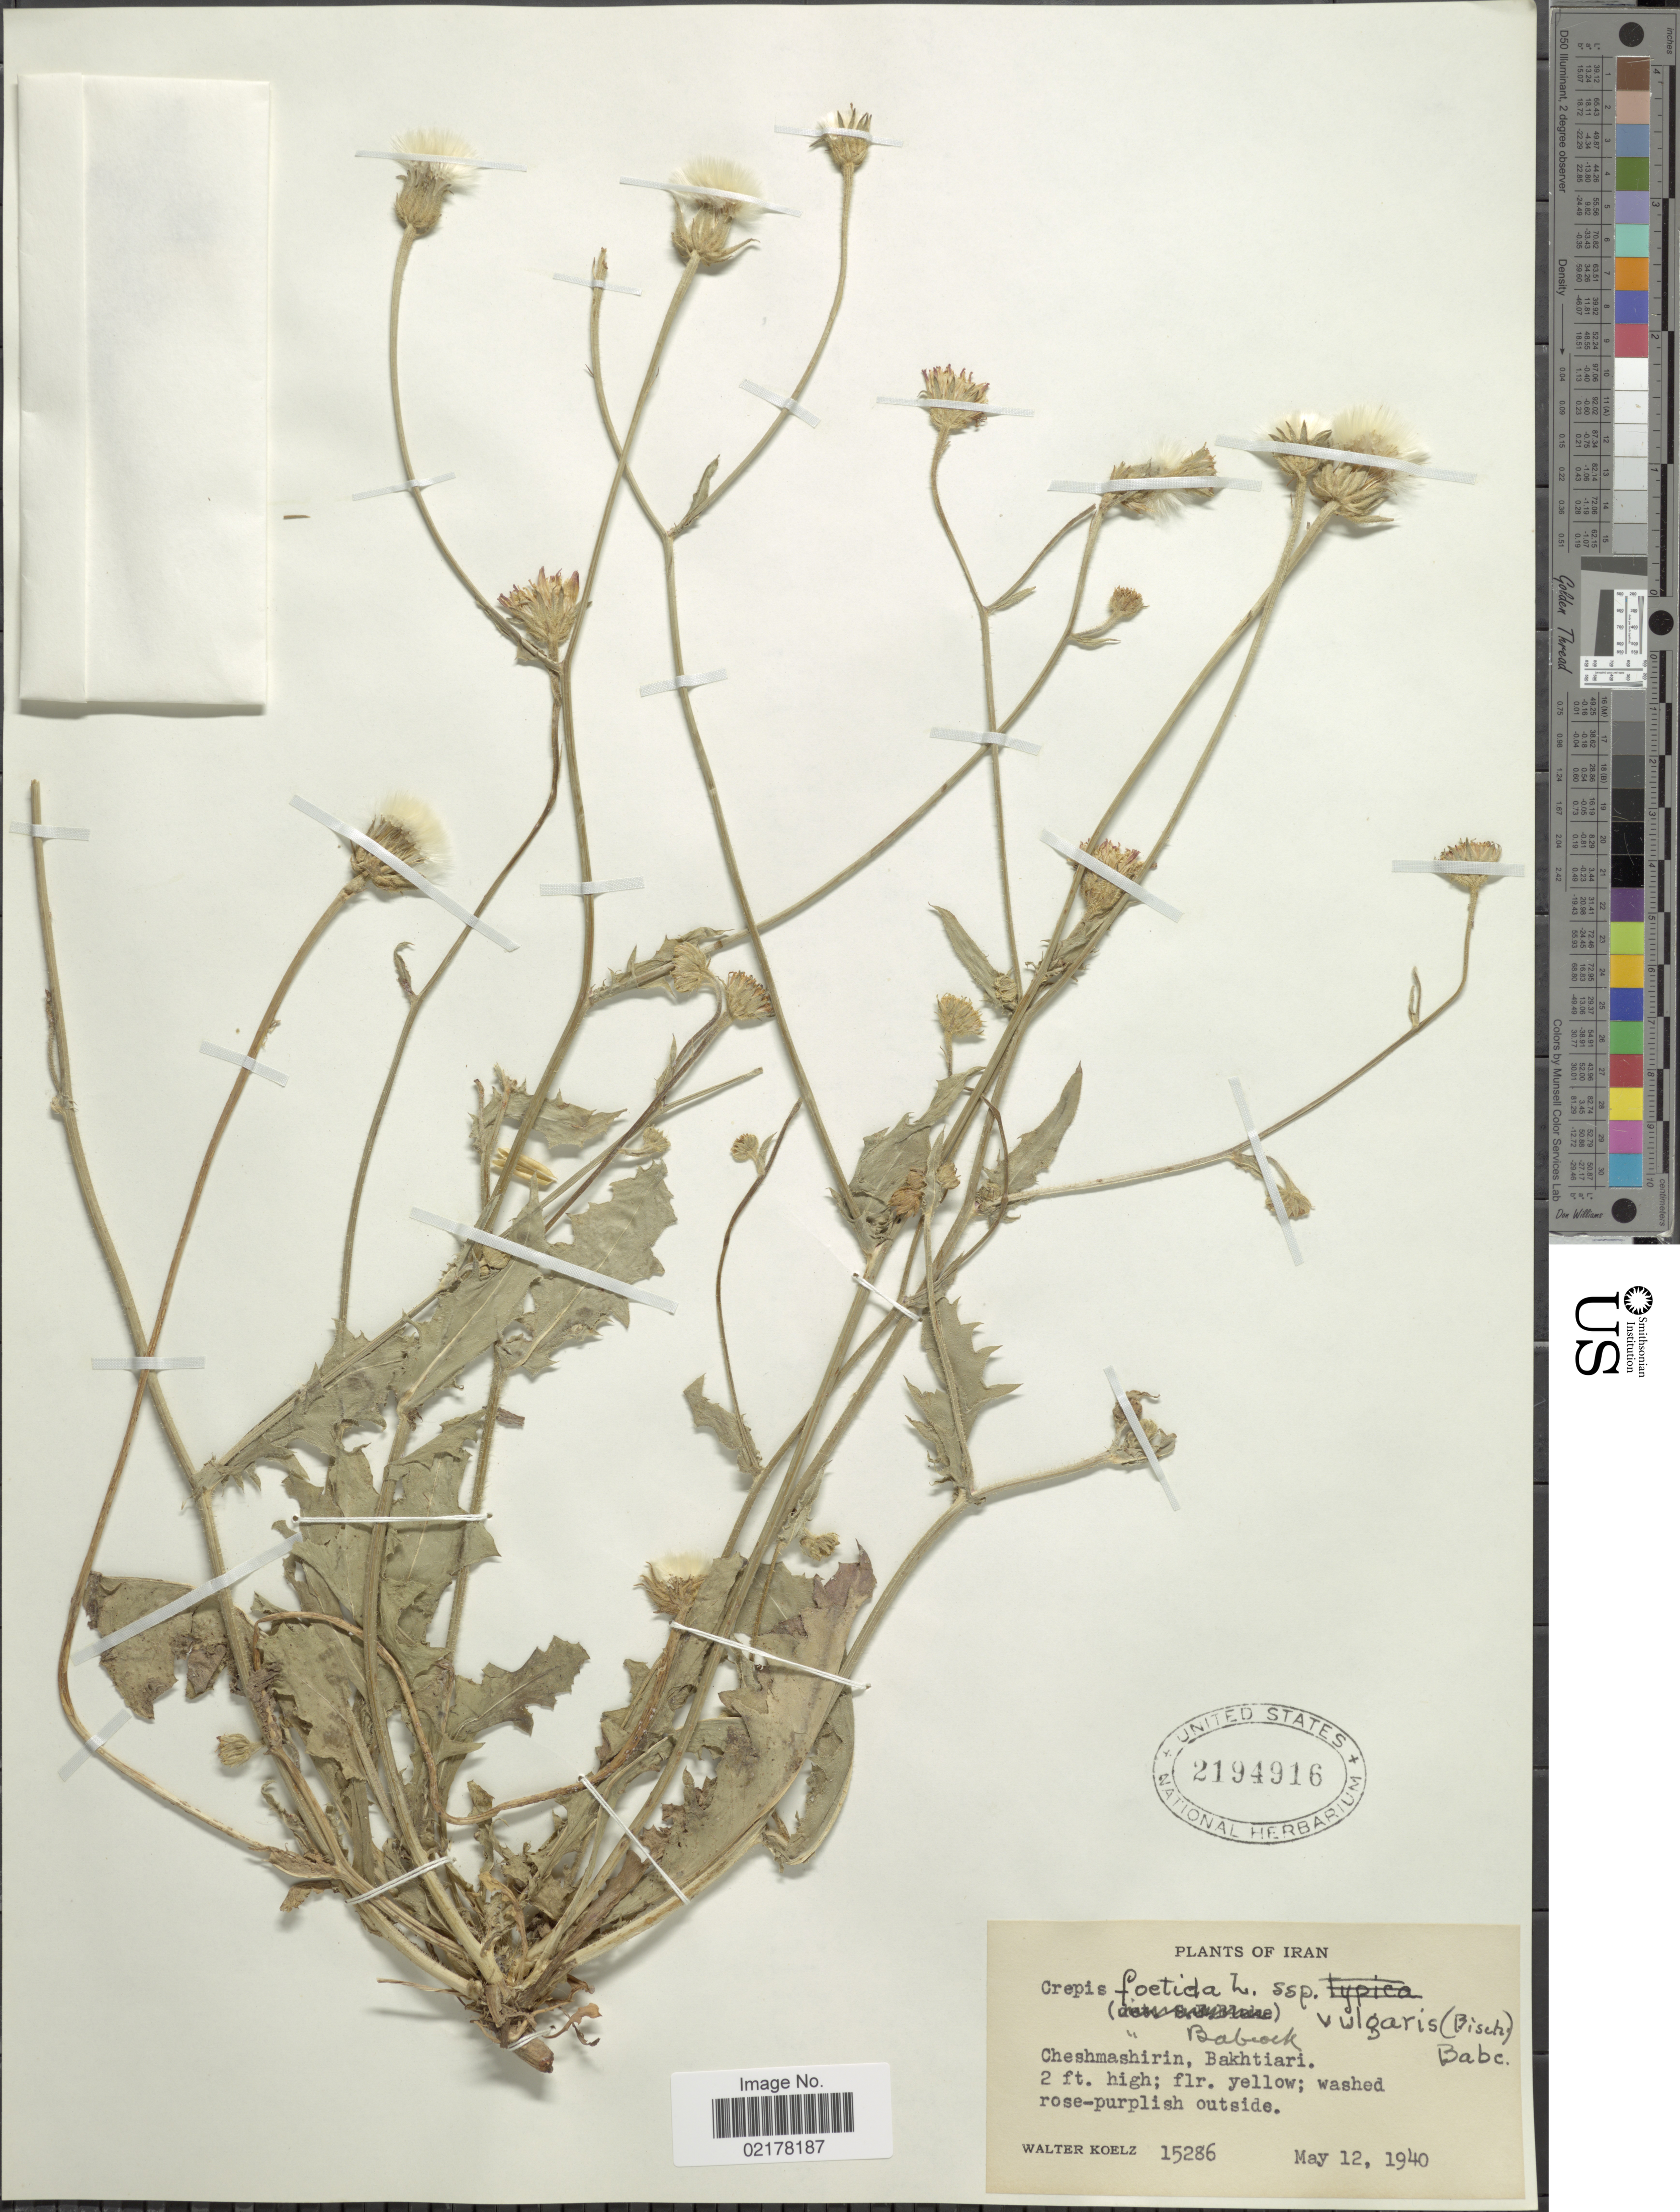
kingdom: Plantae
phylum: Tracheophyta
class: Magnoliopsida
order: Asterales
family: Asteraceae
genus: Crepis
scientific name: Crepis foetida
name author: L.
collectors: W. N. Koelz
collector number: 15286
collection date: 1940-05-12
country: Iran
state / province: Chahar Mahaal and Bakhtiari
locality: Cheshmashirin, Bakhtiari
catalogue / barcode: US 2194916